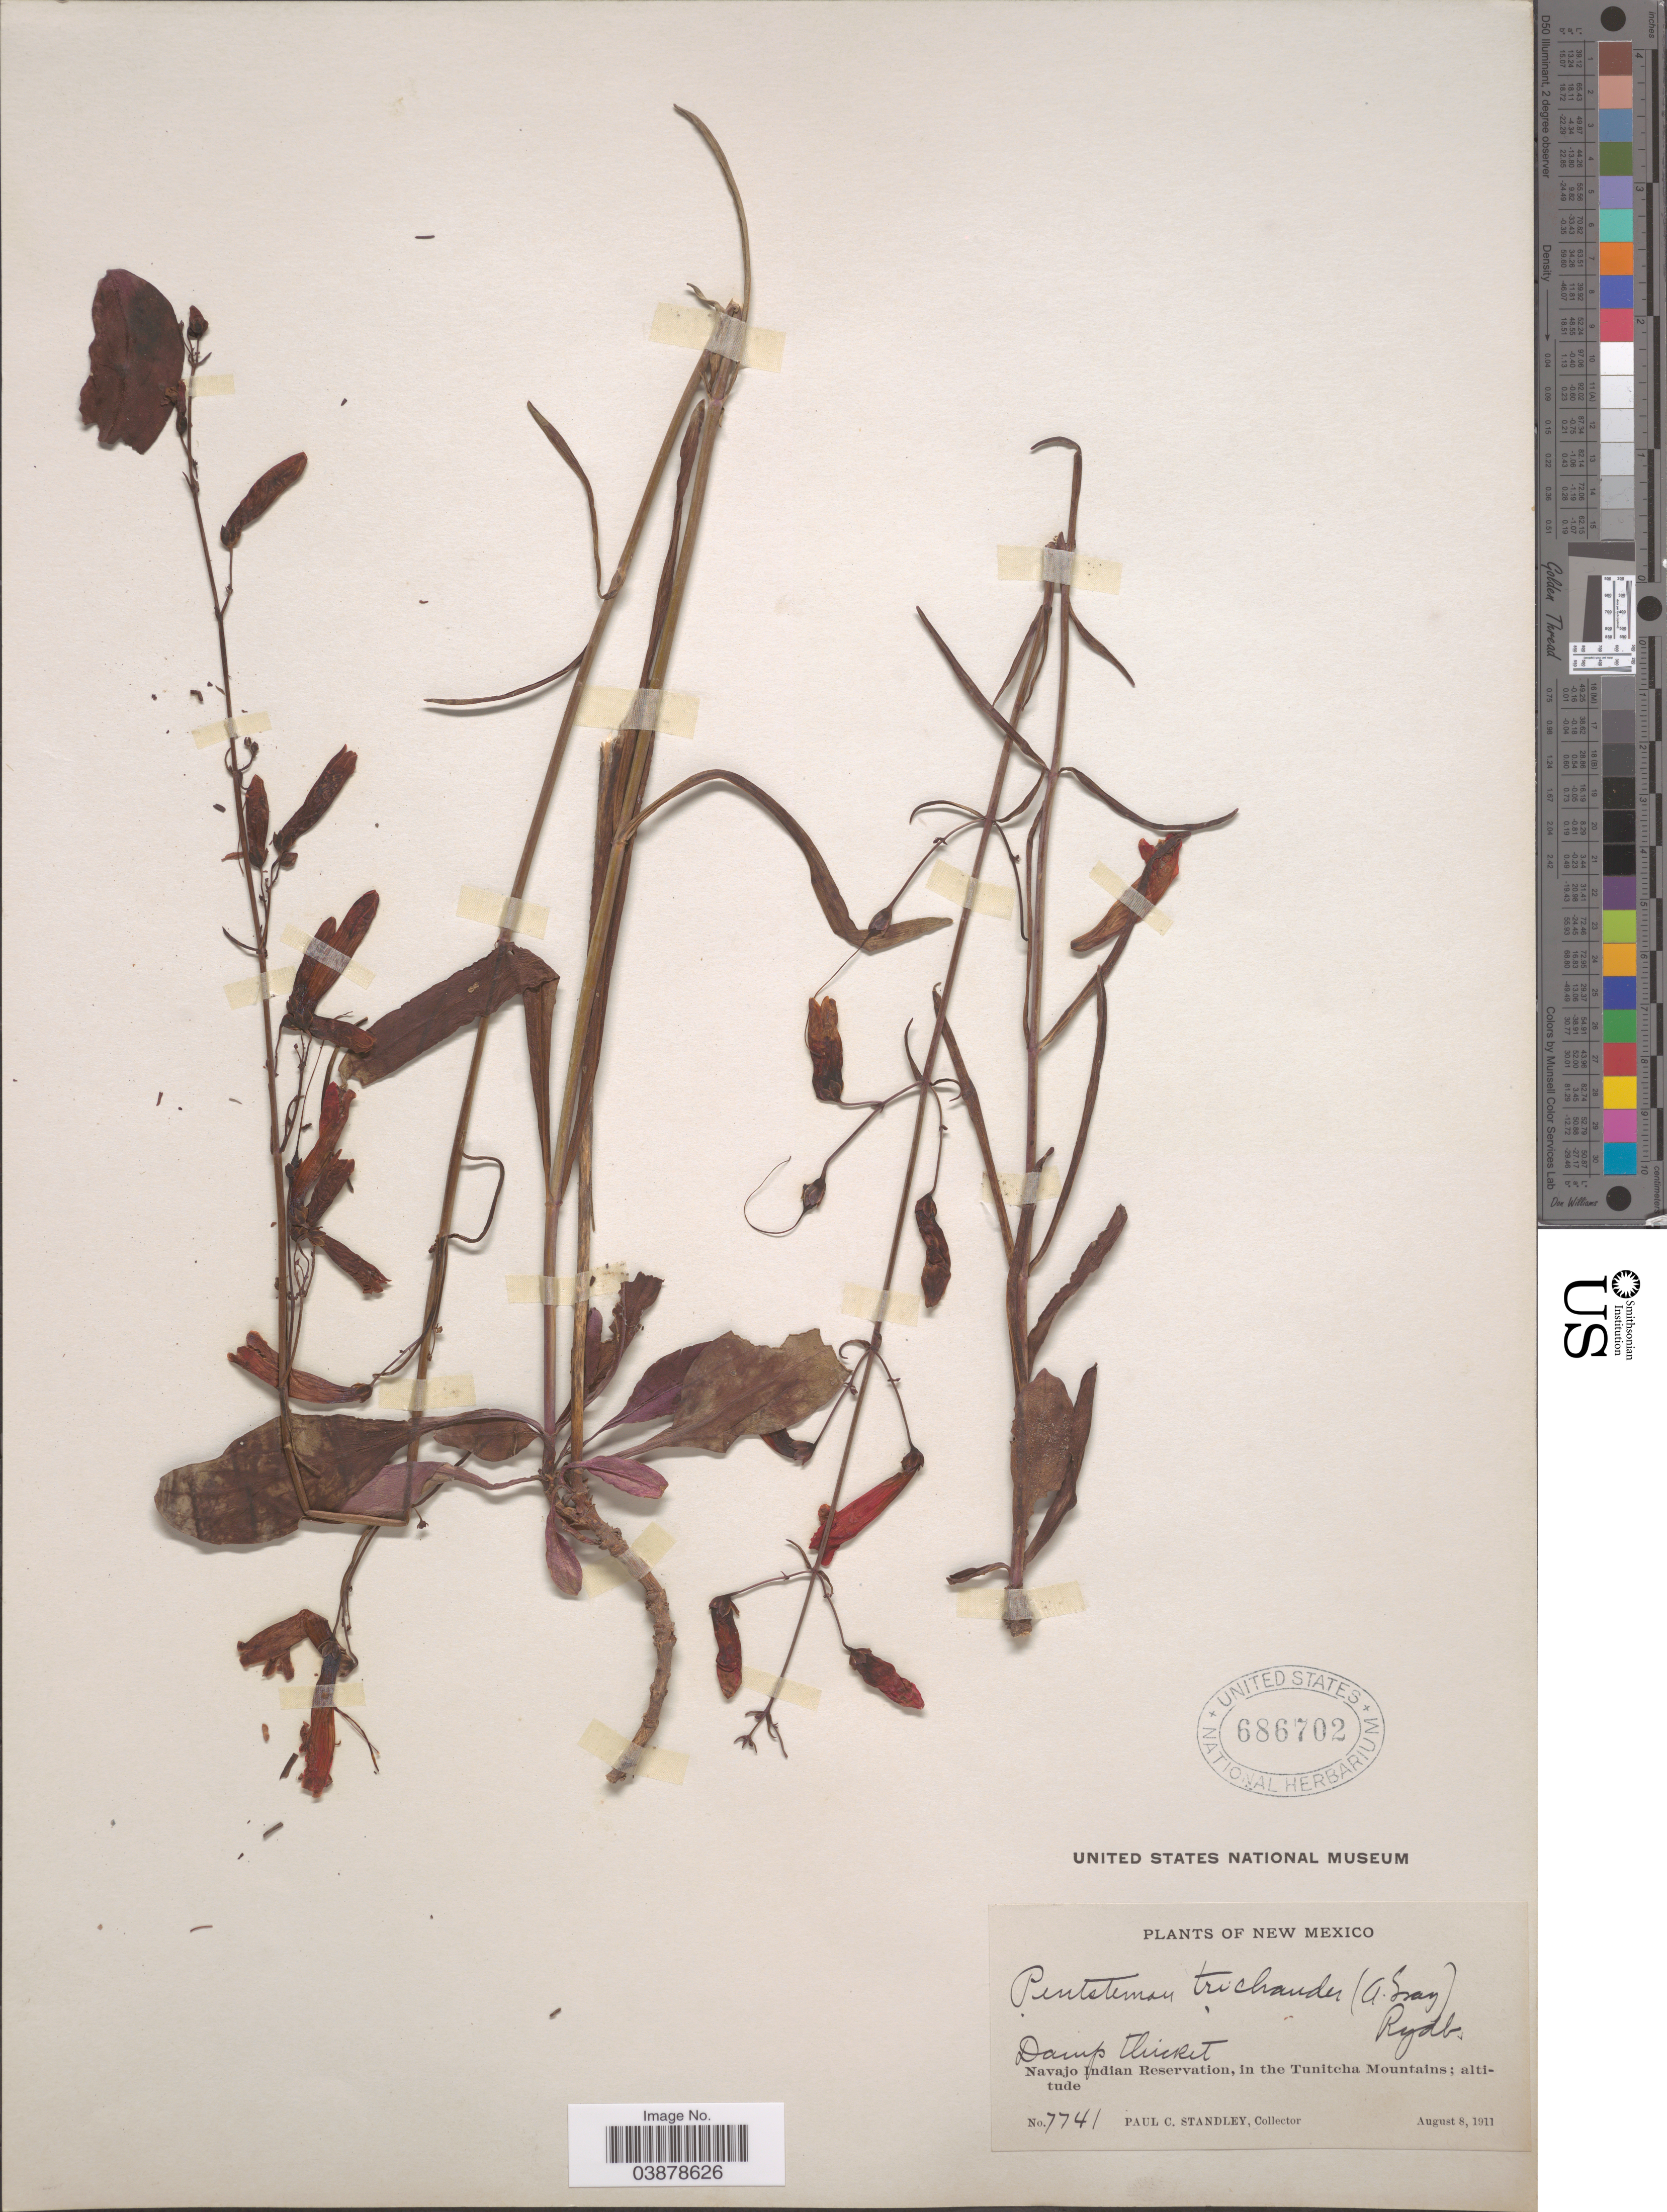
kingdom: Plantae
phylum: Tracheophyta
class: Magnoliopsida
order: Lamiales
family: Plantaginaceae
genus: Penstemon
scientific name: Penstemon trichander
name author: (A. Gray) Rydb.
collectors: P. C. Standley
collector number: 7741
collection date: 1911-08-08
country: United States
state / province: New Mexico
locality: Damp thicket. Navajo Indian Reservation, in the Tunitcha Mountains.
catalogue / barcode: US 686702